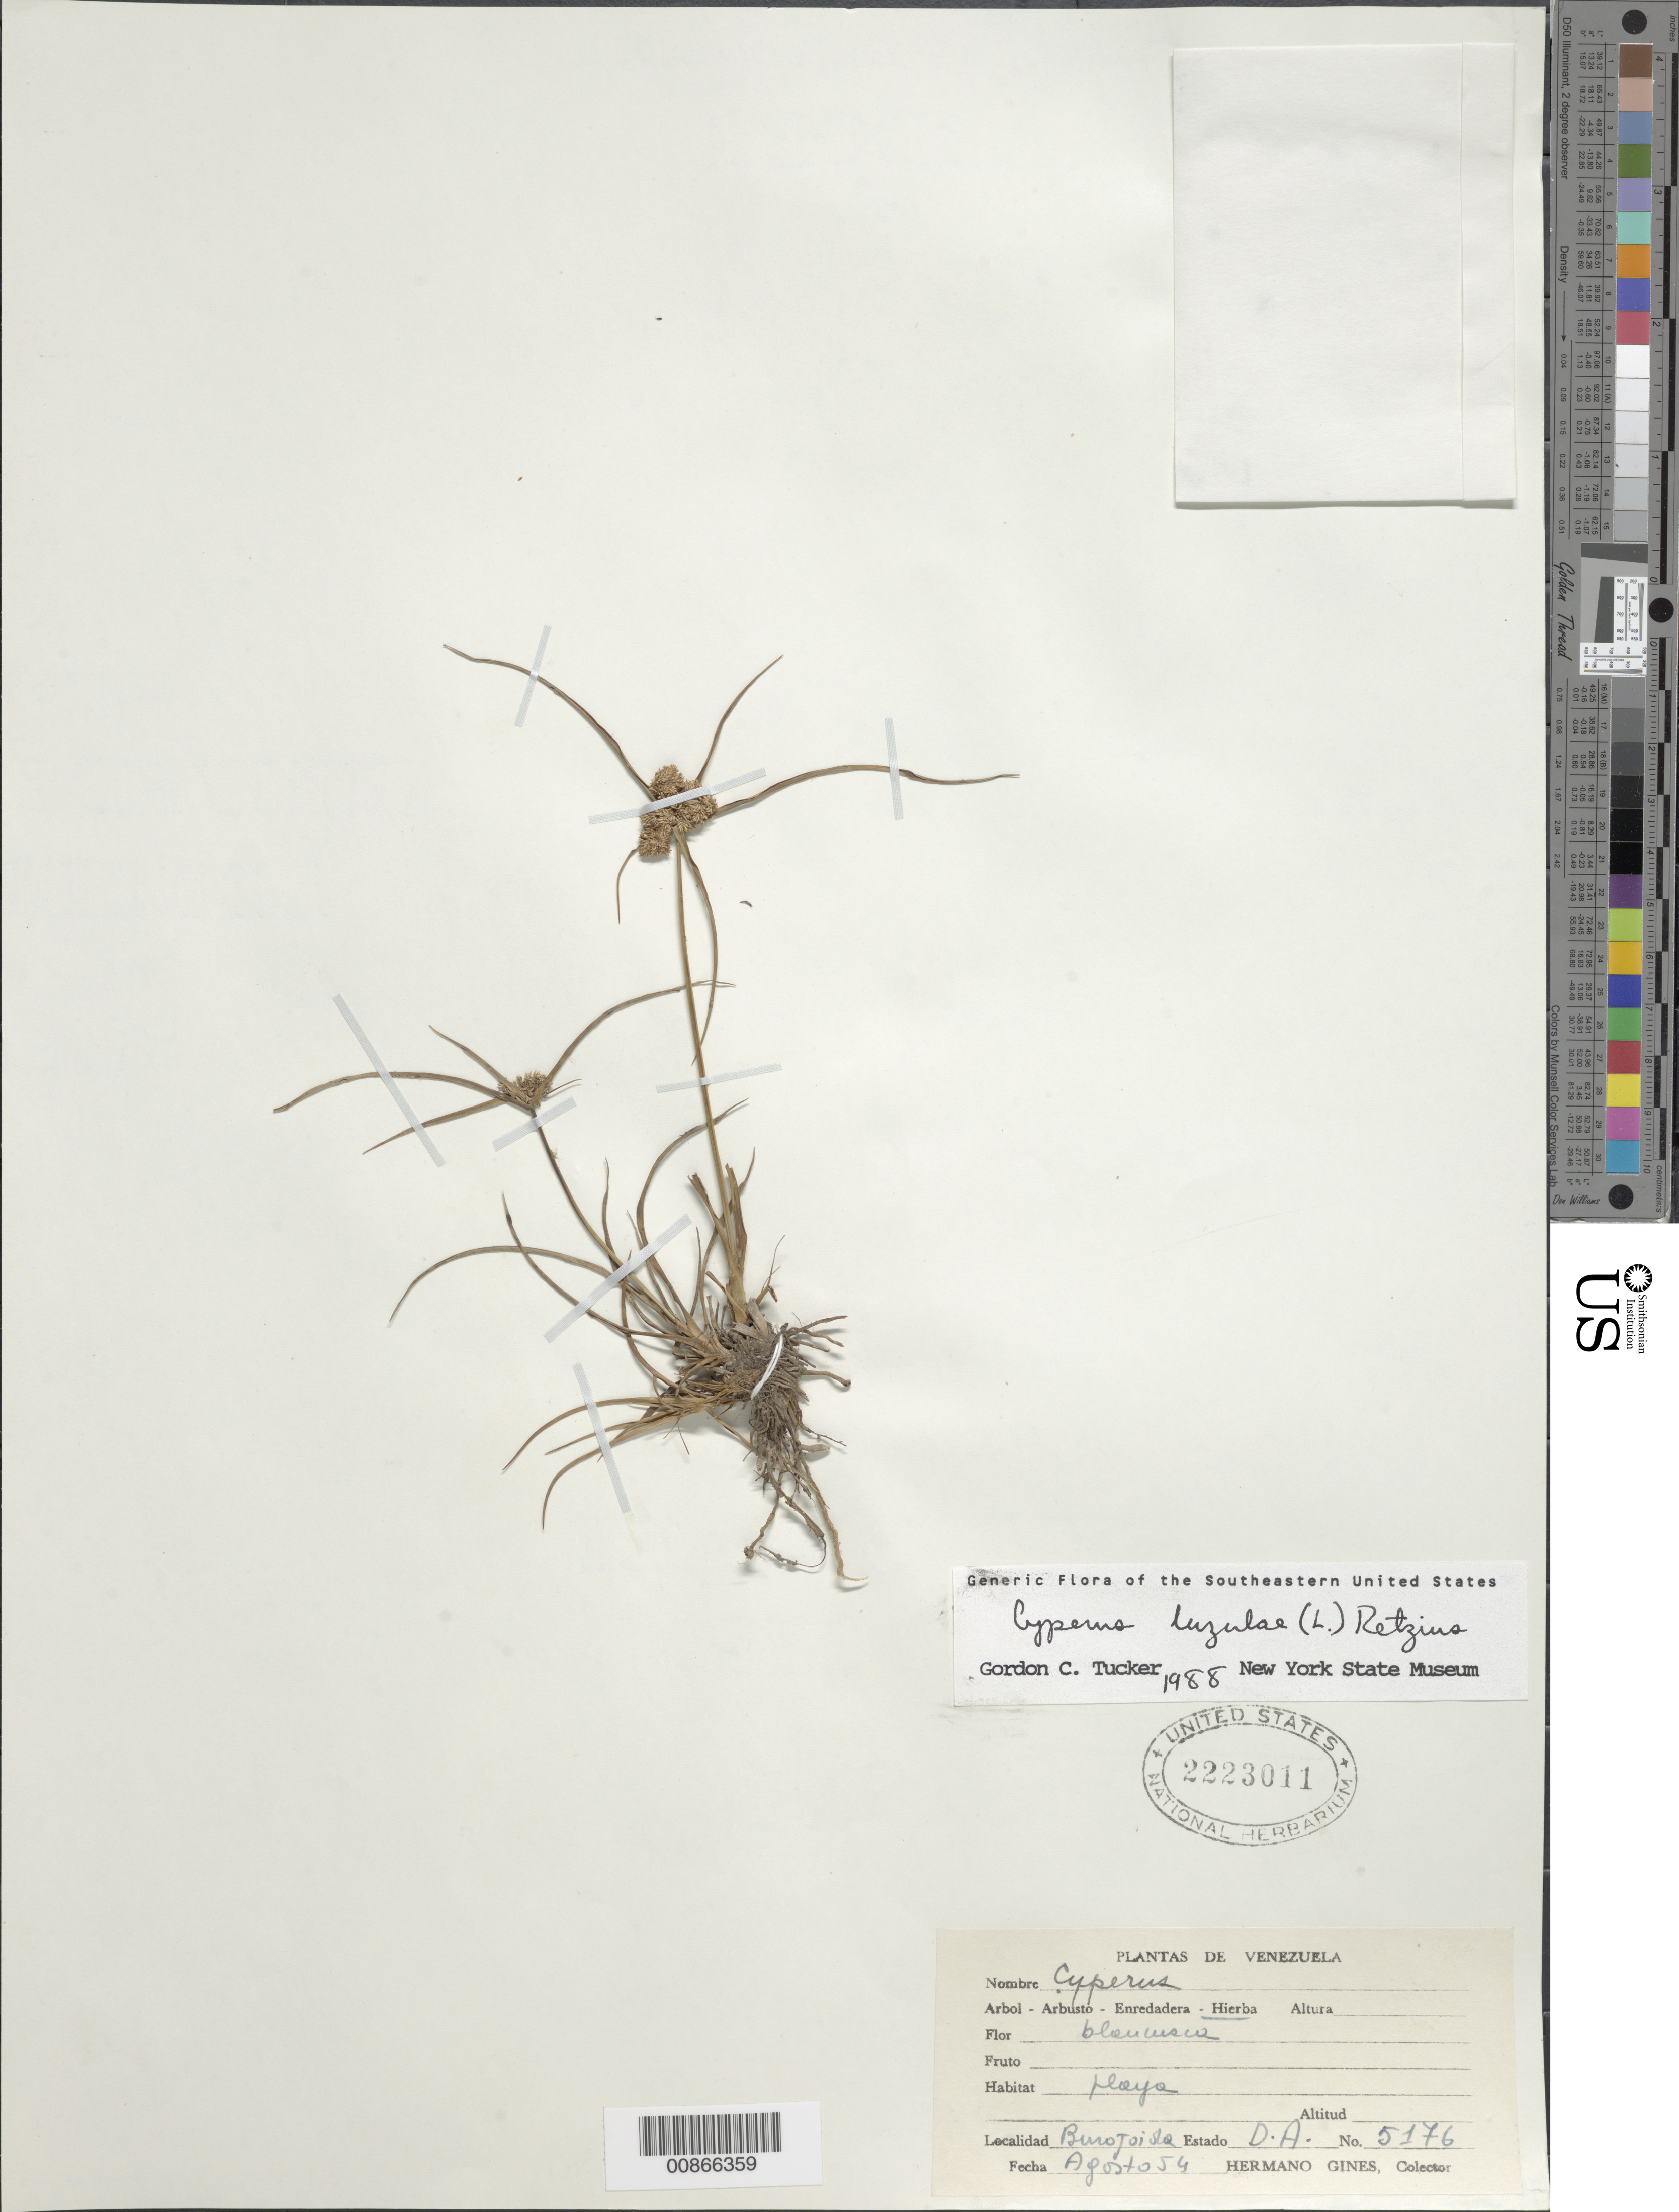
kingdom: Plantae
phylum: Tracheophyta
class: Liliopsida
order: Poales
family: Cyperaceae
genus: Cyperus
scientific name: Cyperus luzulae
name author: (L.) Rottb. ex Retz.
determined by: Tucker, G. C.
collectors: H. Gines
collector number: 5176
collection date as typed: Aug-54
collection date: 1954-08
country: Venezuela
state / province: Delta Amacuro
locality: Isla Burojoida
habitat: Playa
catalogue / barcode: US 2223011